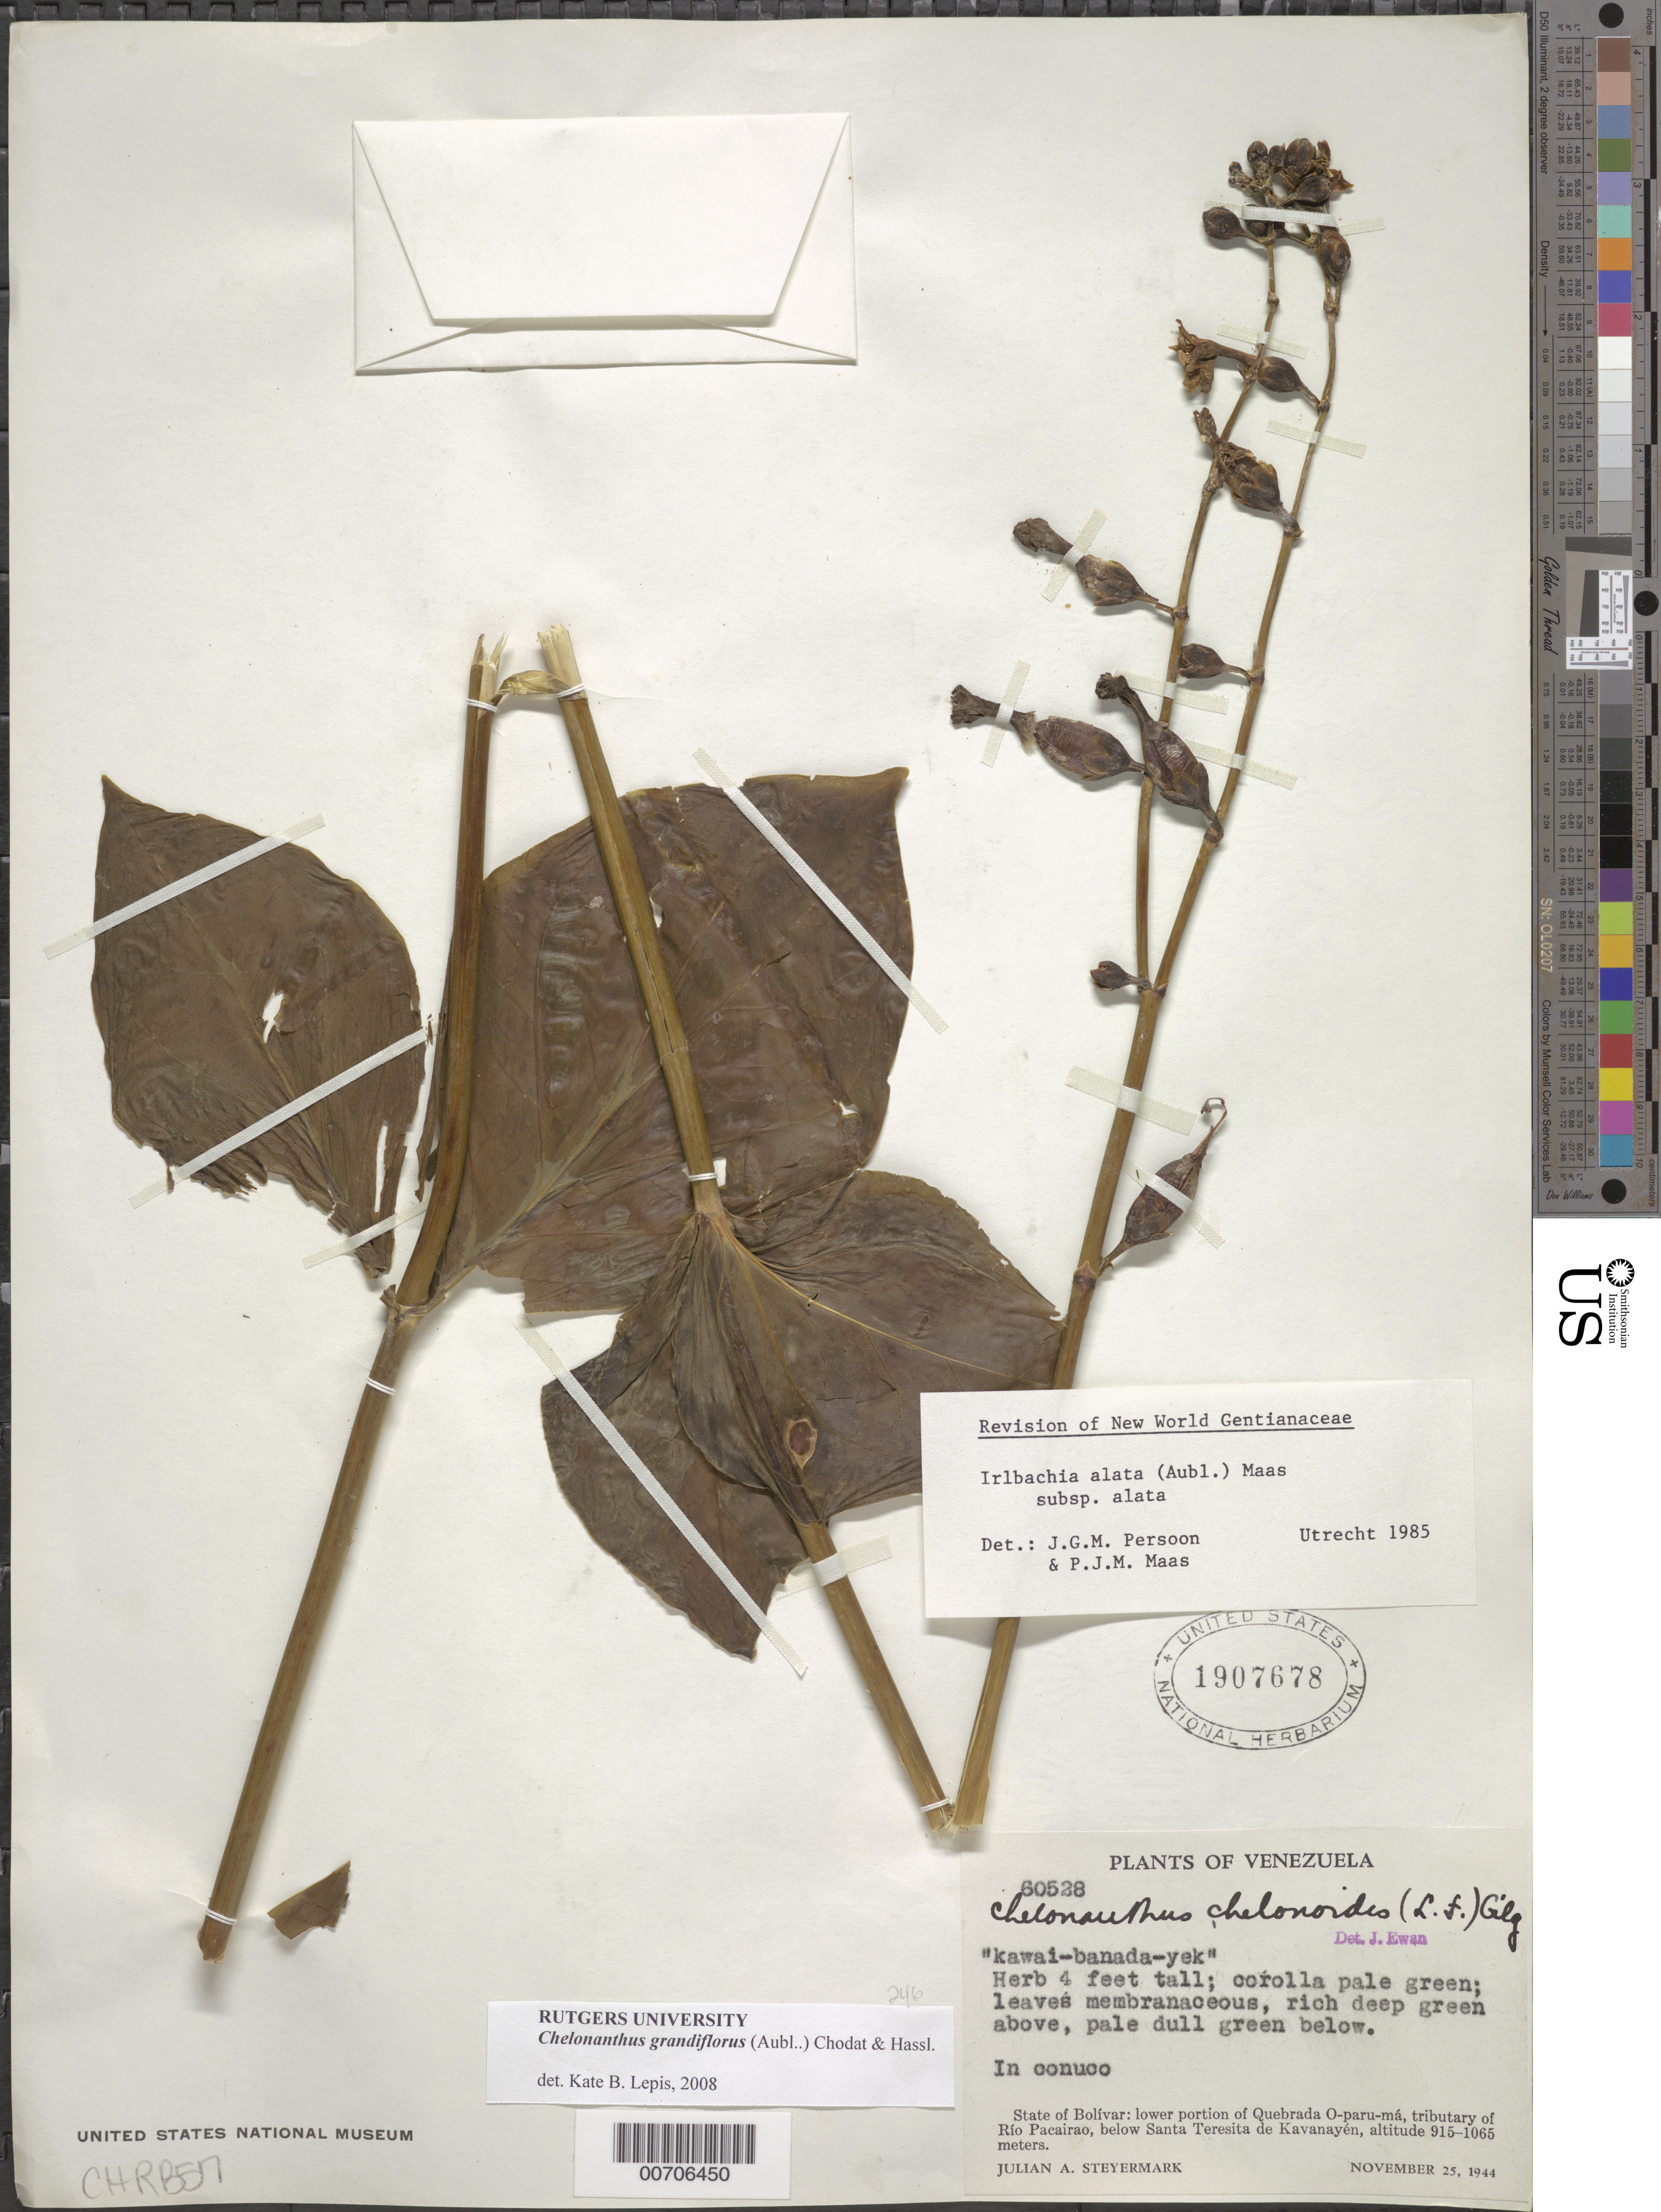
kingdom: Plantae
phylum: Tracheophyta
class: Magnoliopsida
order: Gentianales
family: Gentianaceae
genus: Chelonanthus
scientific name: Chelonanthus grandiflorus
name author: (Aubl.) Chodat & Hassl.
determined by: Lepis, Kate B.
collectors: J. Steyermark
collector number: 60528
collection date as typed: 25-Nov-44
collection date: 1944-11-25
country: Venezuela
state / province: Bolívar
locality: Quebrada O-paru-má, trib. of Río Pacairao, below Santa Teresita de Kavanayén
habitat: Conuco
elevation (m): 915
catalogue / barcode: US 1907678